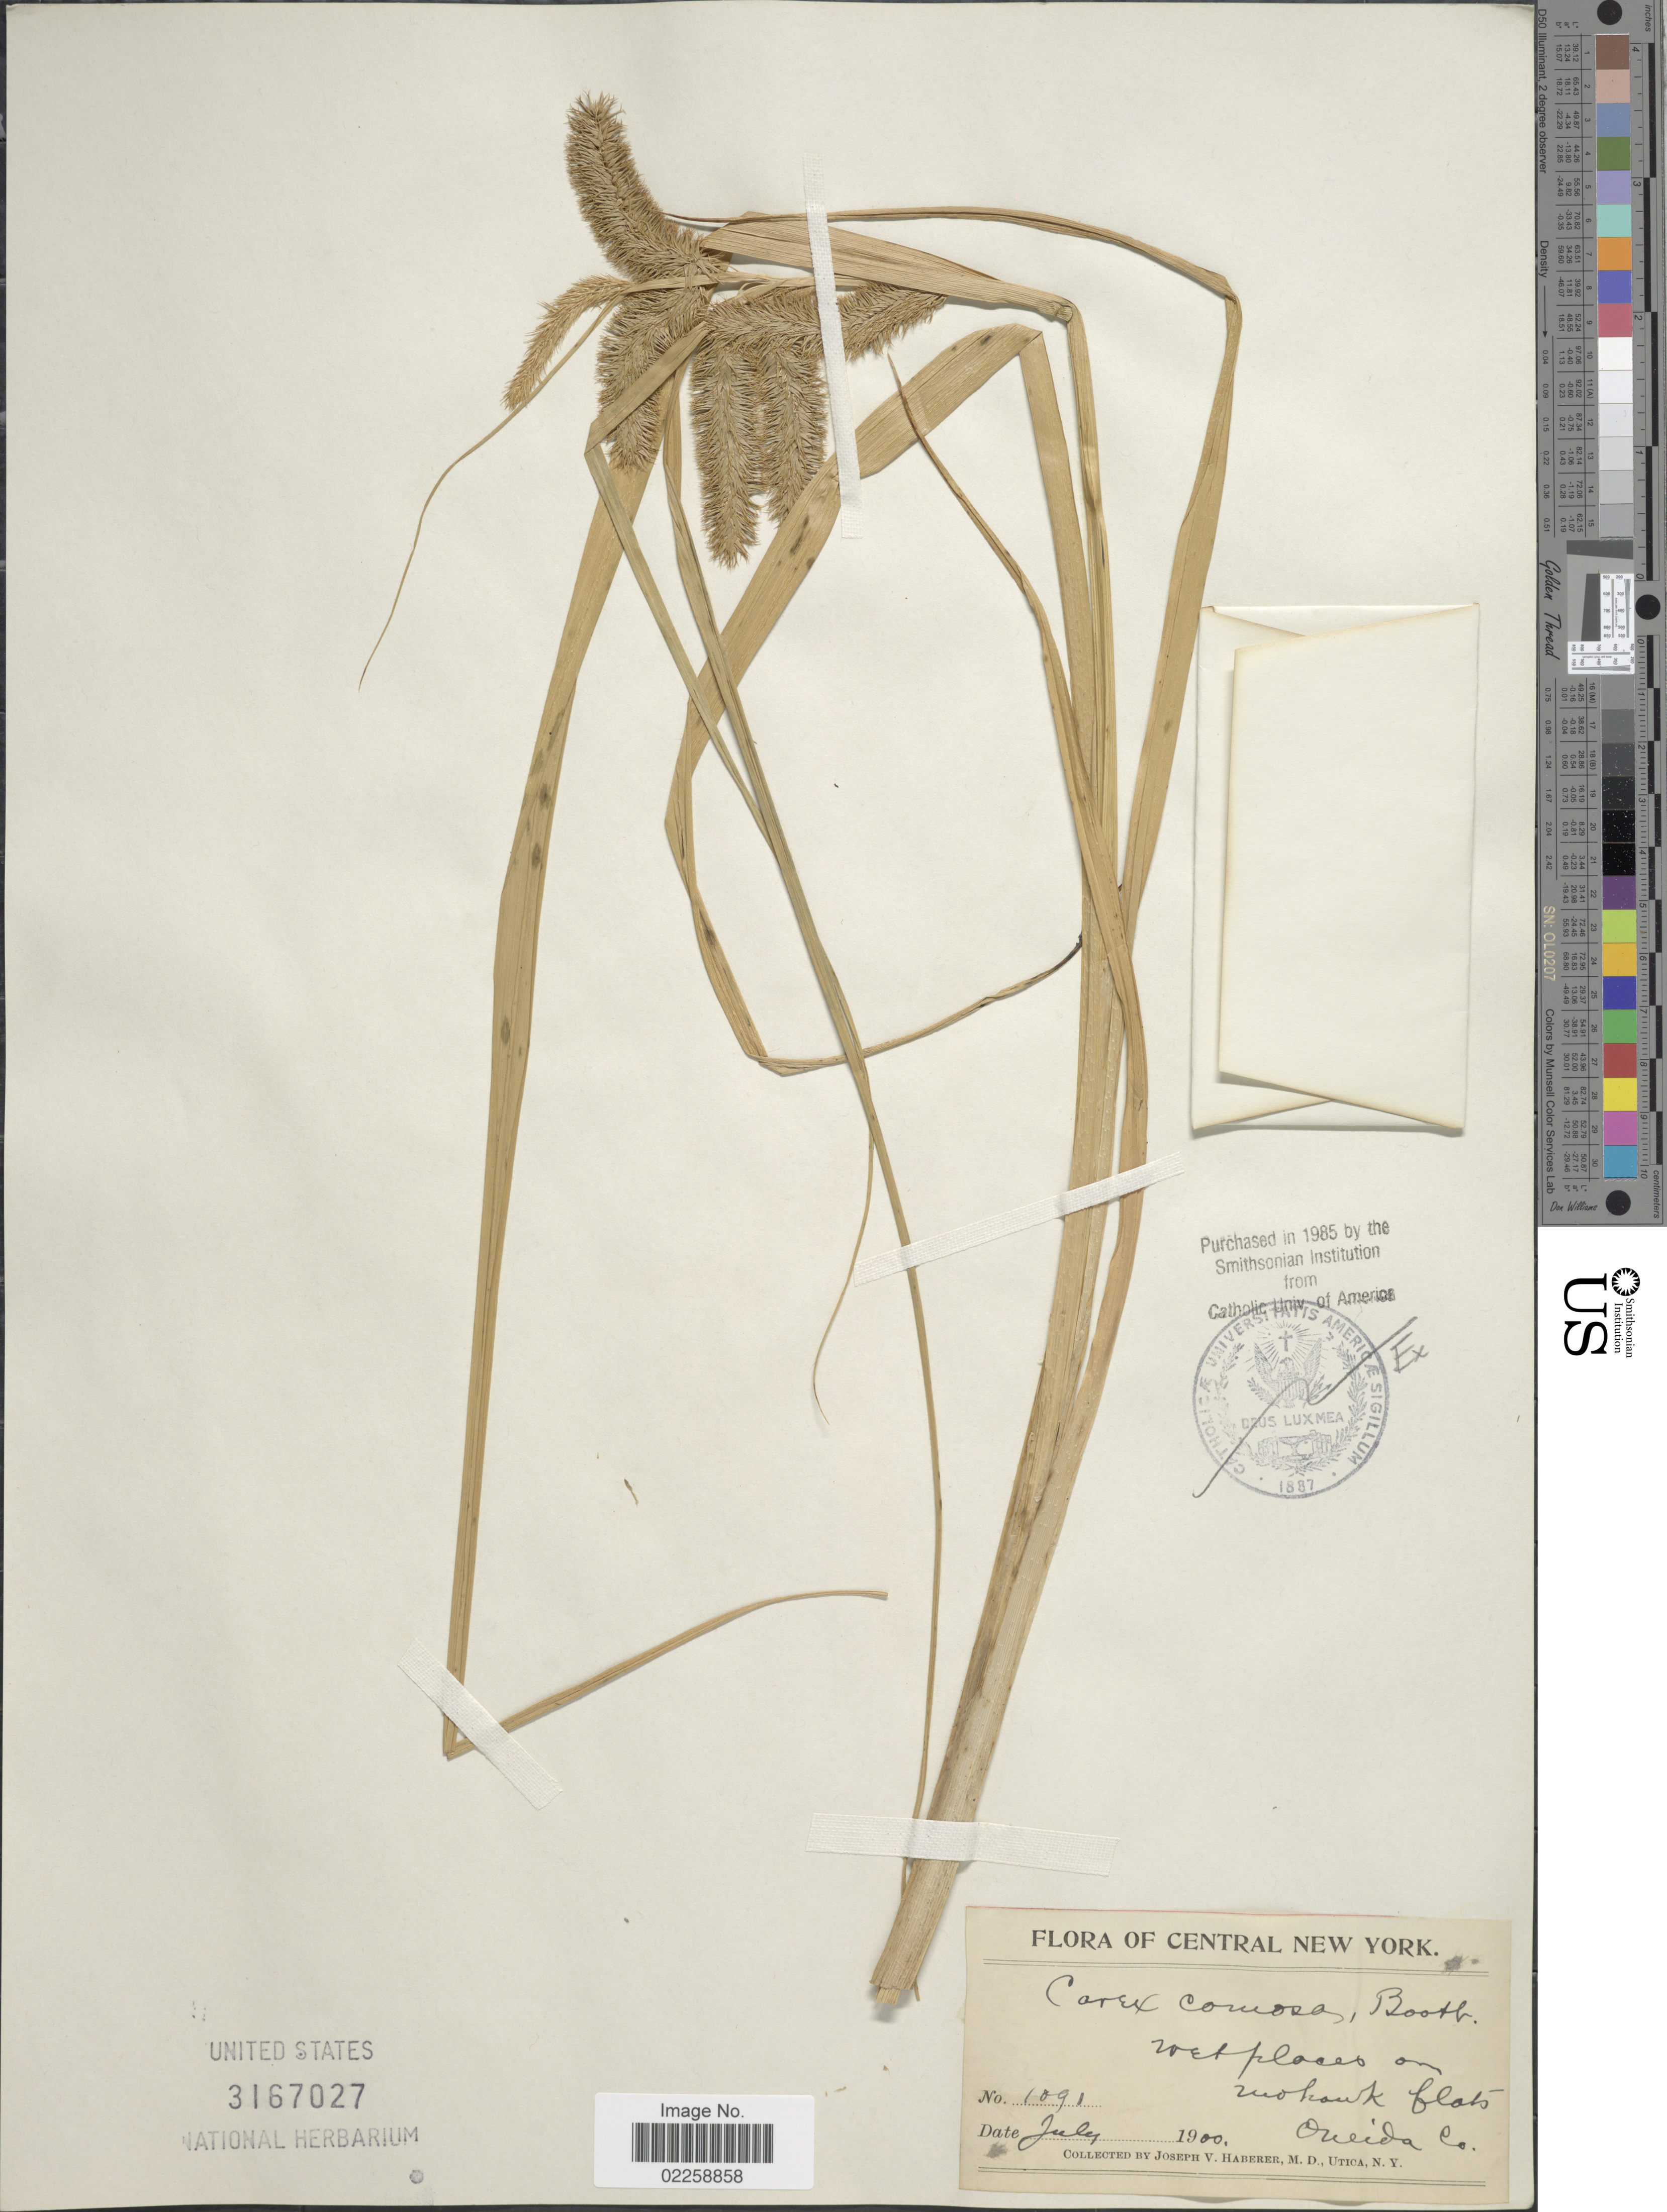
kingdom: Plantae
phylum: Tracheophyta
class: Liliopsida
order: Poales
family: Cyperaceae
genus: Carex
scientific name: Carex comosa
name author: Boott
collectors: J. V. Haberer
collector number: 1091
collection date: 1900-07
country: United States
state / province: New York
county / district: Oneida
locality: Central New York, Oneida Co.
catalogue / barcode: US 3167027